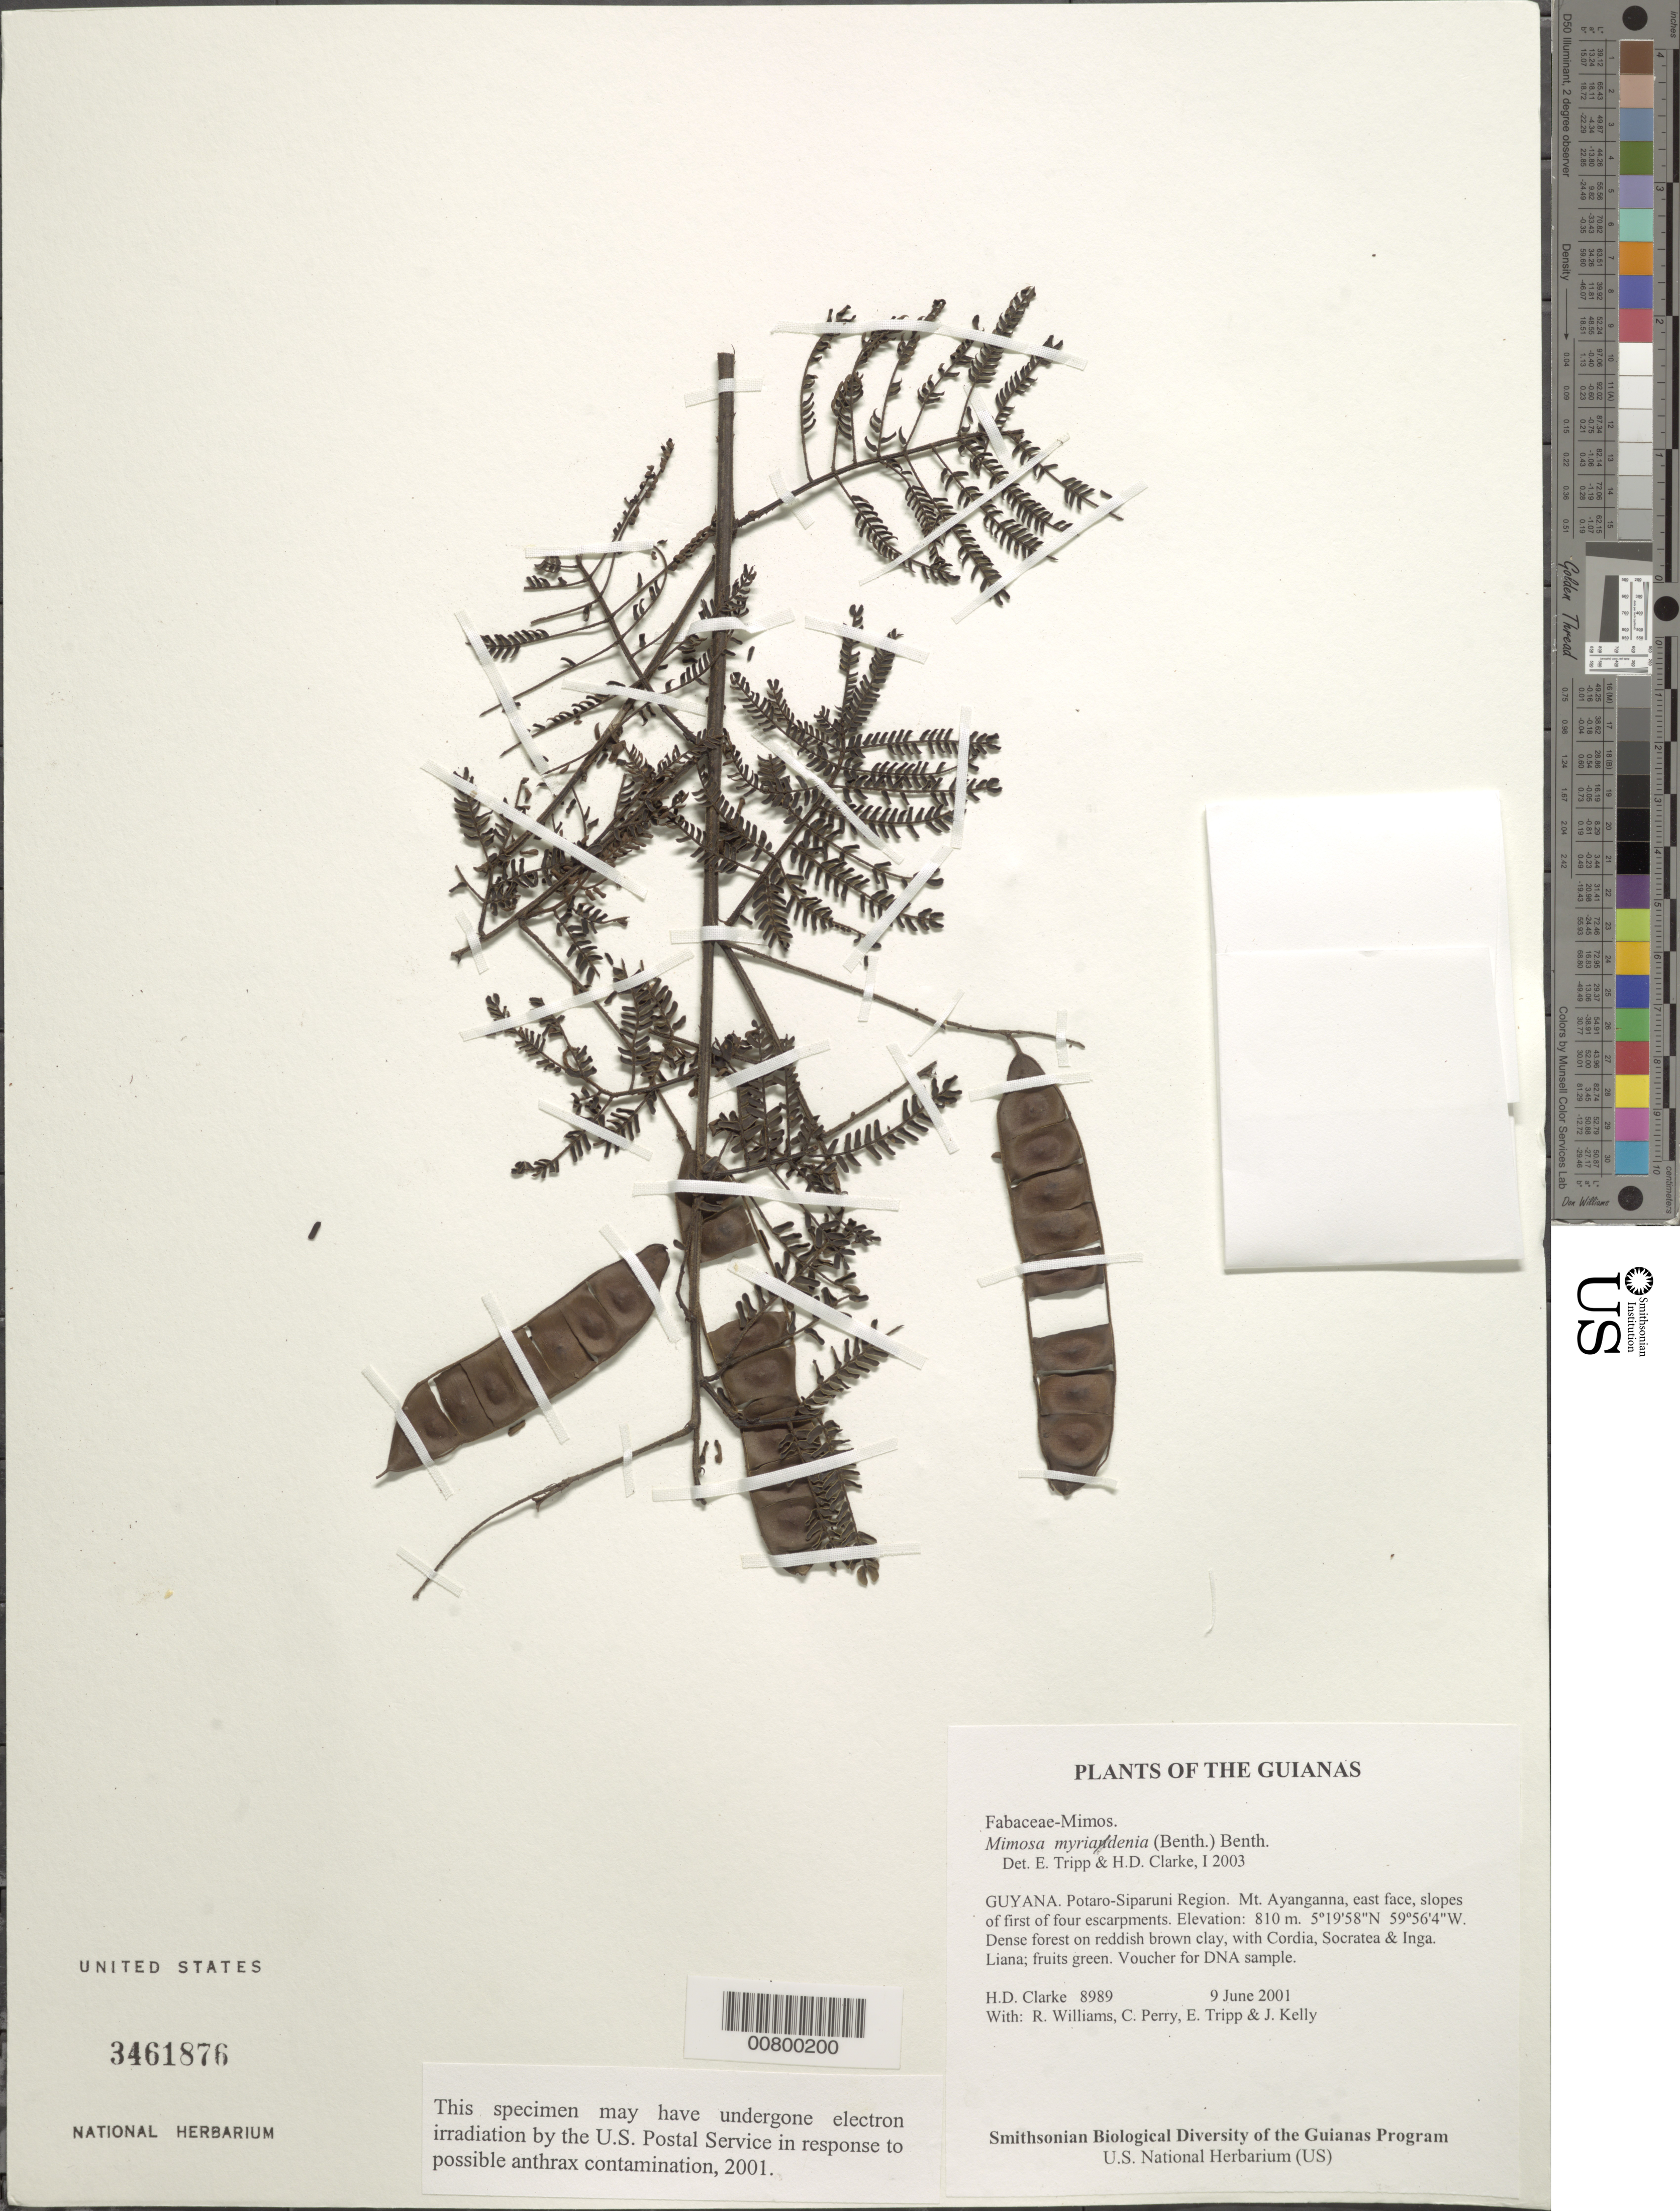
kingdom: Plantae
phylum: Tracheophyta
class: Magnoliopsida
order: Fabales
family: Fabaceae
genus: Mimosa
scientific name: Mimosa myriadenia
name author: Benth.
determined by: Tripp, E. A.; Clarke, H. D.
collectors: H. D. Clarke, R. Williams, C. Perry, E. Tripp & J. Kelly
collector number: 8989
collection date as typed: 9 June 2001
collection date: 2001-06-09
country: Guyana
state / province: Potaro-Siparuni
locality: Mt. Ayanganna, east face, slopes of first of four escarpments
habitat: Dense forest on reddish brown clay, with Cordia, Socratea & Inga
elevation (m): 810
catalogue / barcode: US 3461876